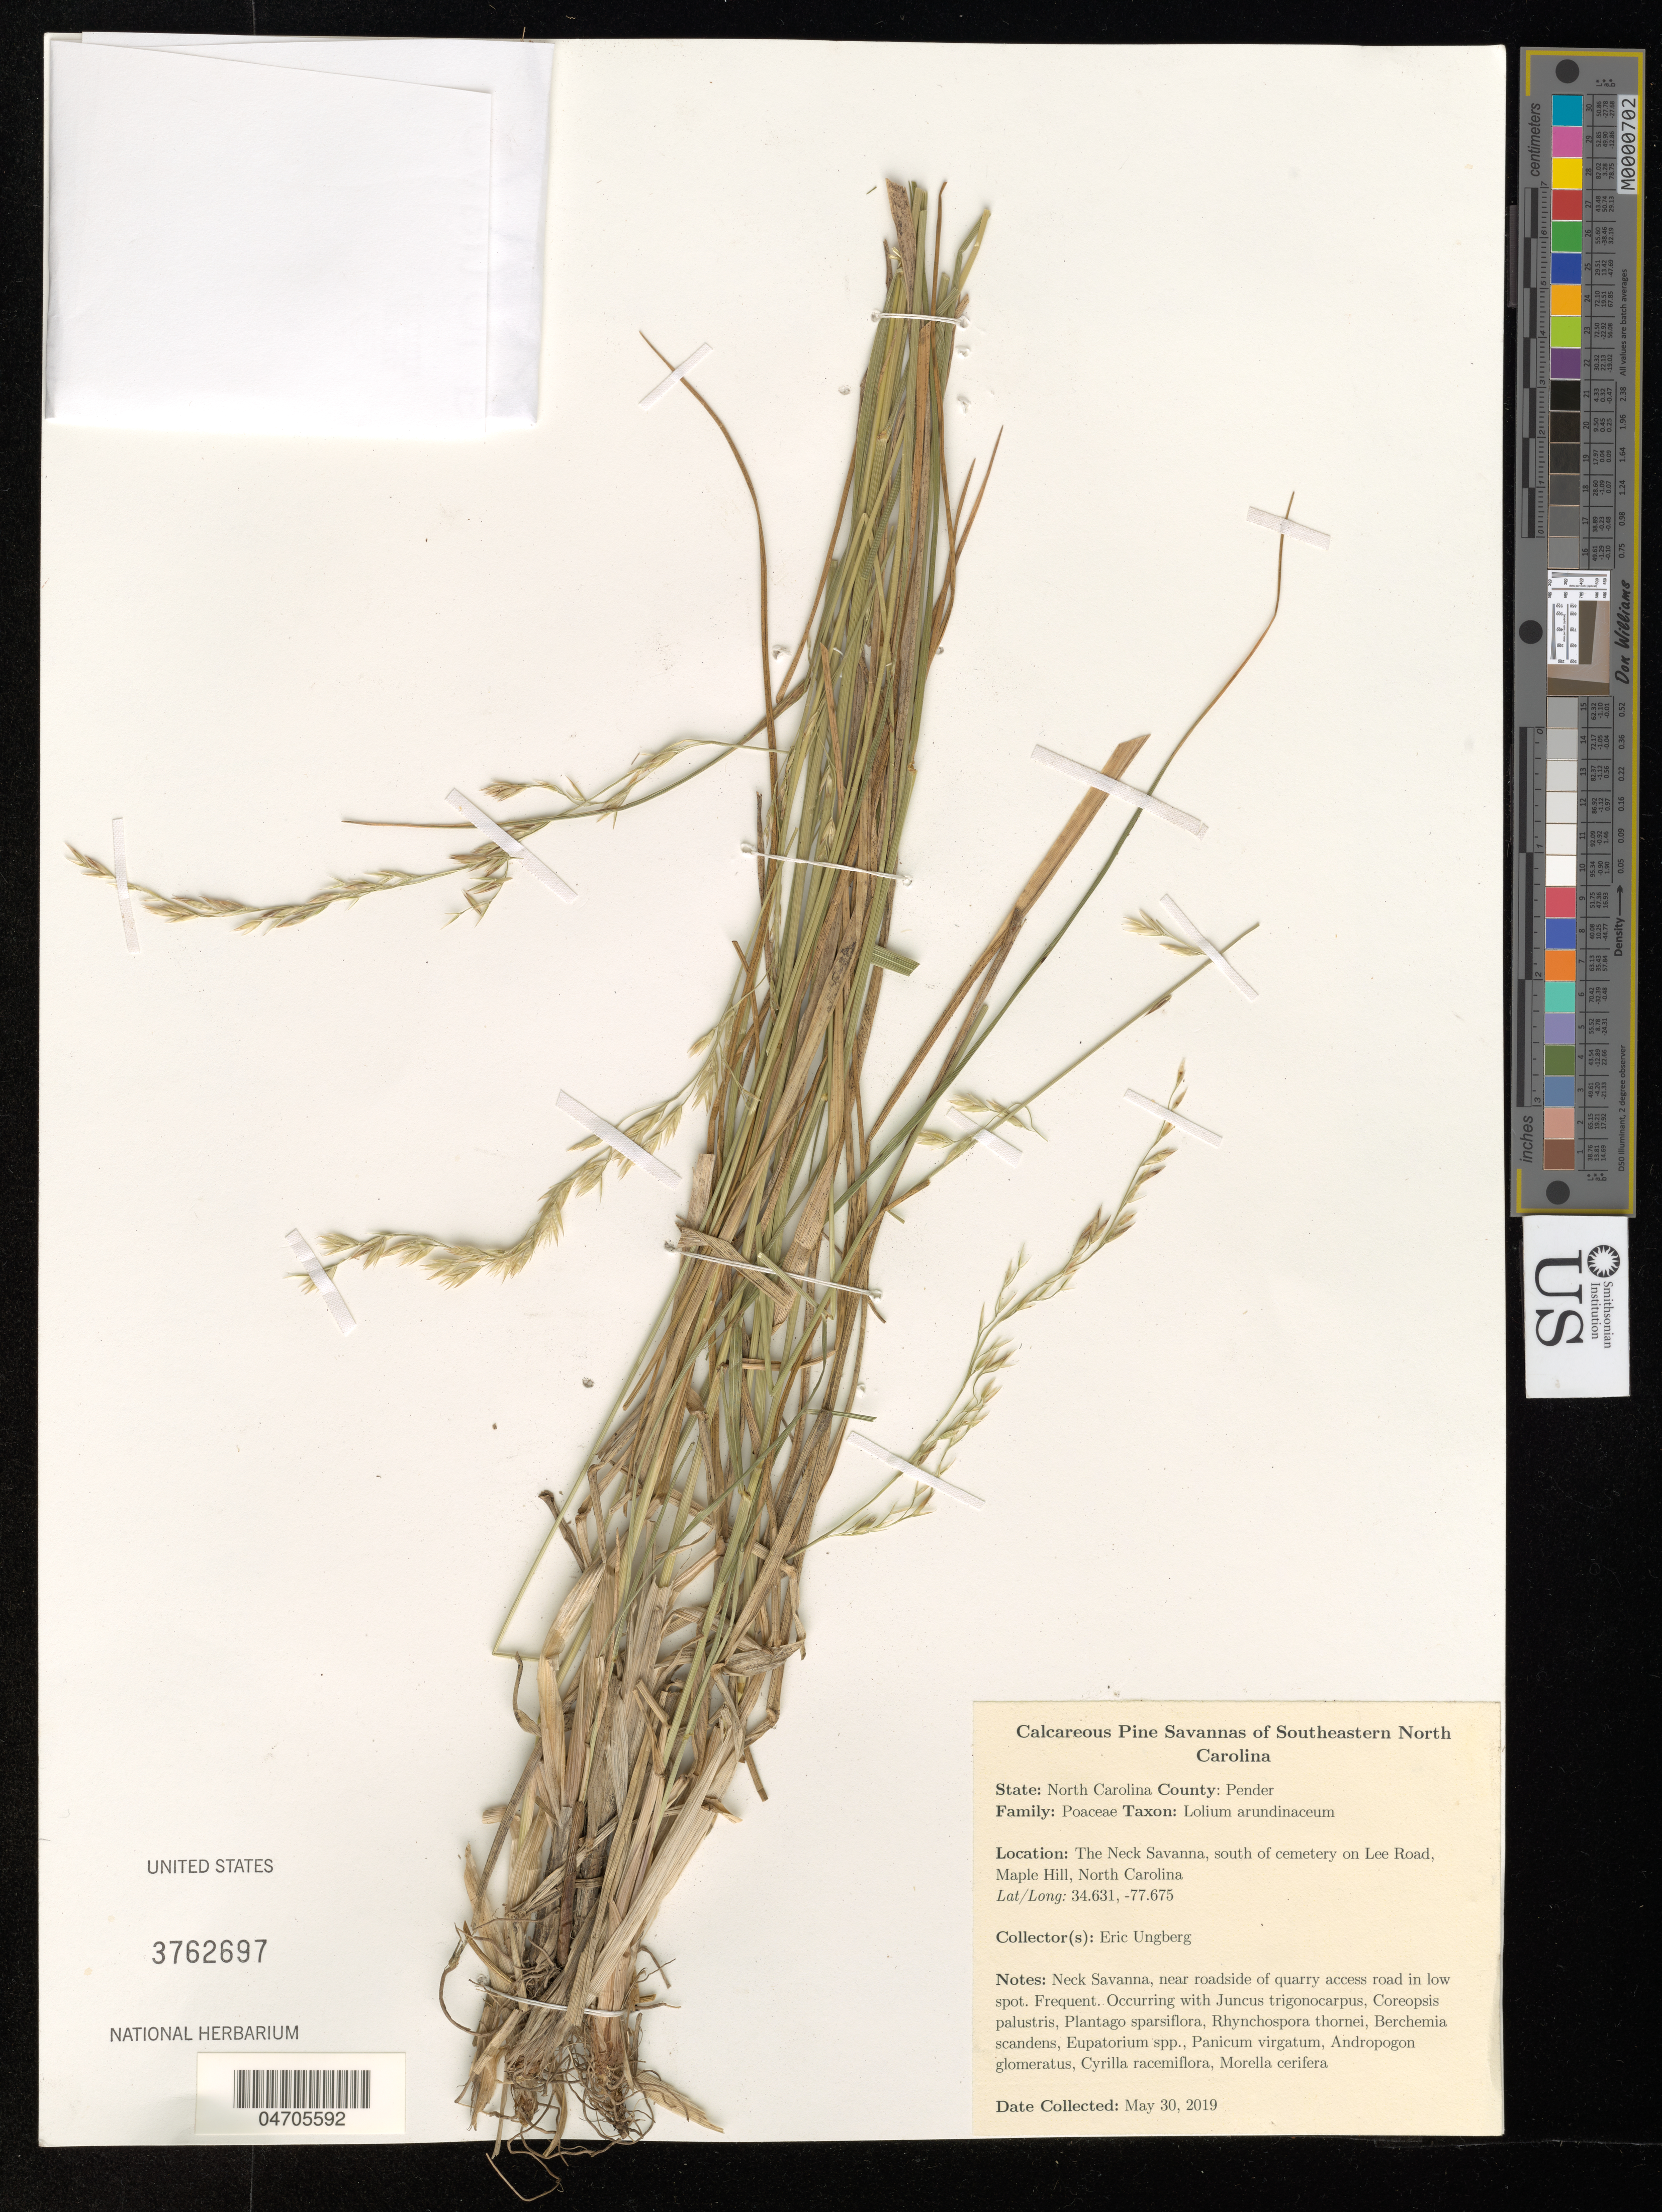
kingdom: Plantae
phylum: Tracheophyta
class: Liliopsida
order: Poales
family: Poaceae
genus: Lolium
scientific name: Lolium arundinaceum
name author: (Schreb.) Darbysh.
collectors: E. Ungberg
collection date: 2019-05-30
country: United States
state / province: North Carolina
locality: Calcareous Pine Savannas of Southeastern North Carolina. County: Pender. The Neck Savanna, south of cemetery on Lee Road, Maple Hill. Neck Savanna, near roadside of quarry access road in low spot.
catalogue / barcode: US 3762697